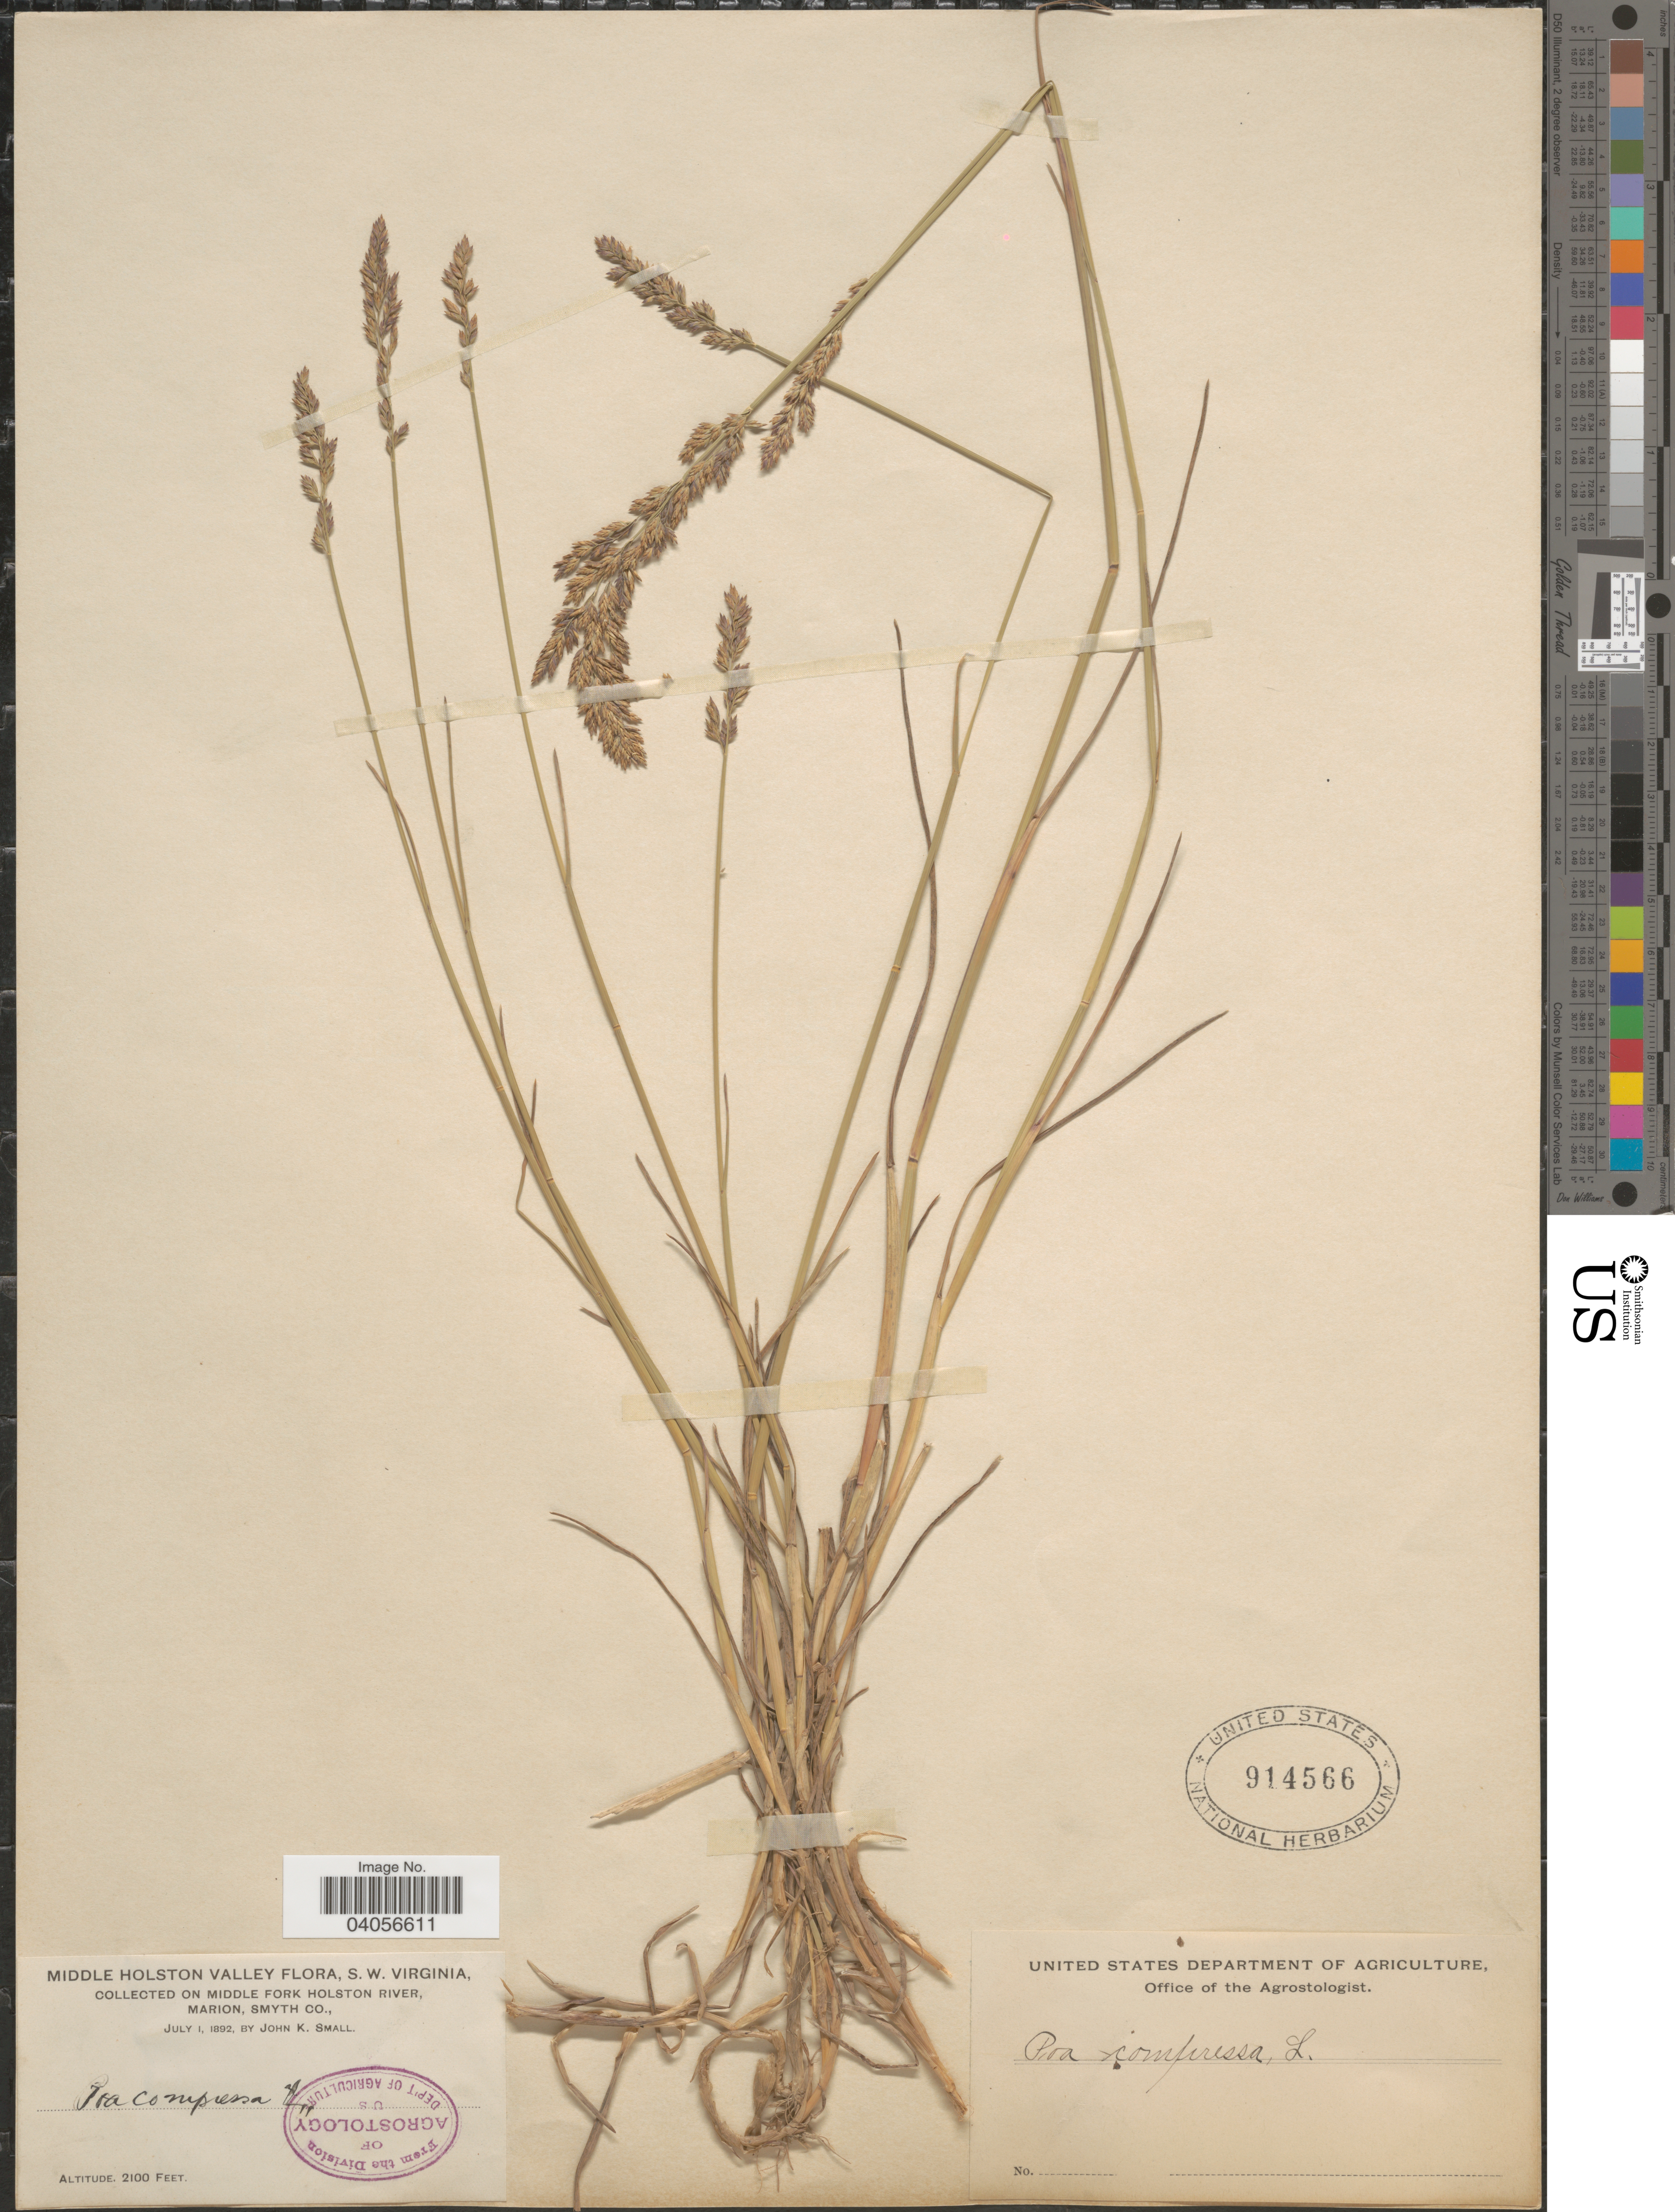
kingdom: Plantae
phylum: Tracheophyta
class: Liliopsida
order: Poales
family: Poaceae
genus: Poa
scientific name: Poa compressa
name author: L.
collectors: J. K. Small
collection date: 1892-07-01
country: United States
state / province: Virginia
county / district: Smyth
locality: Middle Holston Valley, S.W. Virginia, On Middle Fork Holston River, Marion, Smyth Co.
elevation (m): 640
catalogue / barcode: US 914566